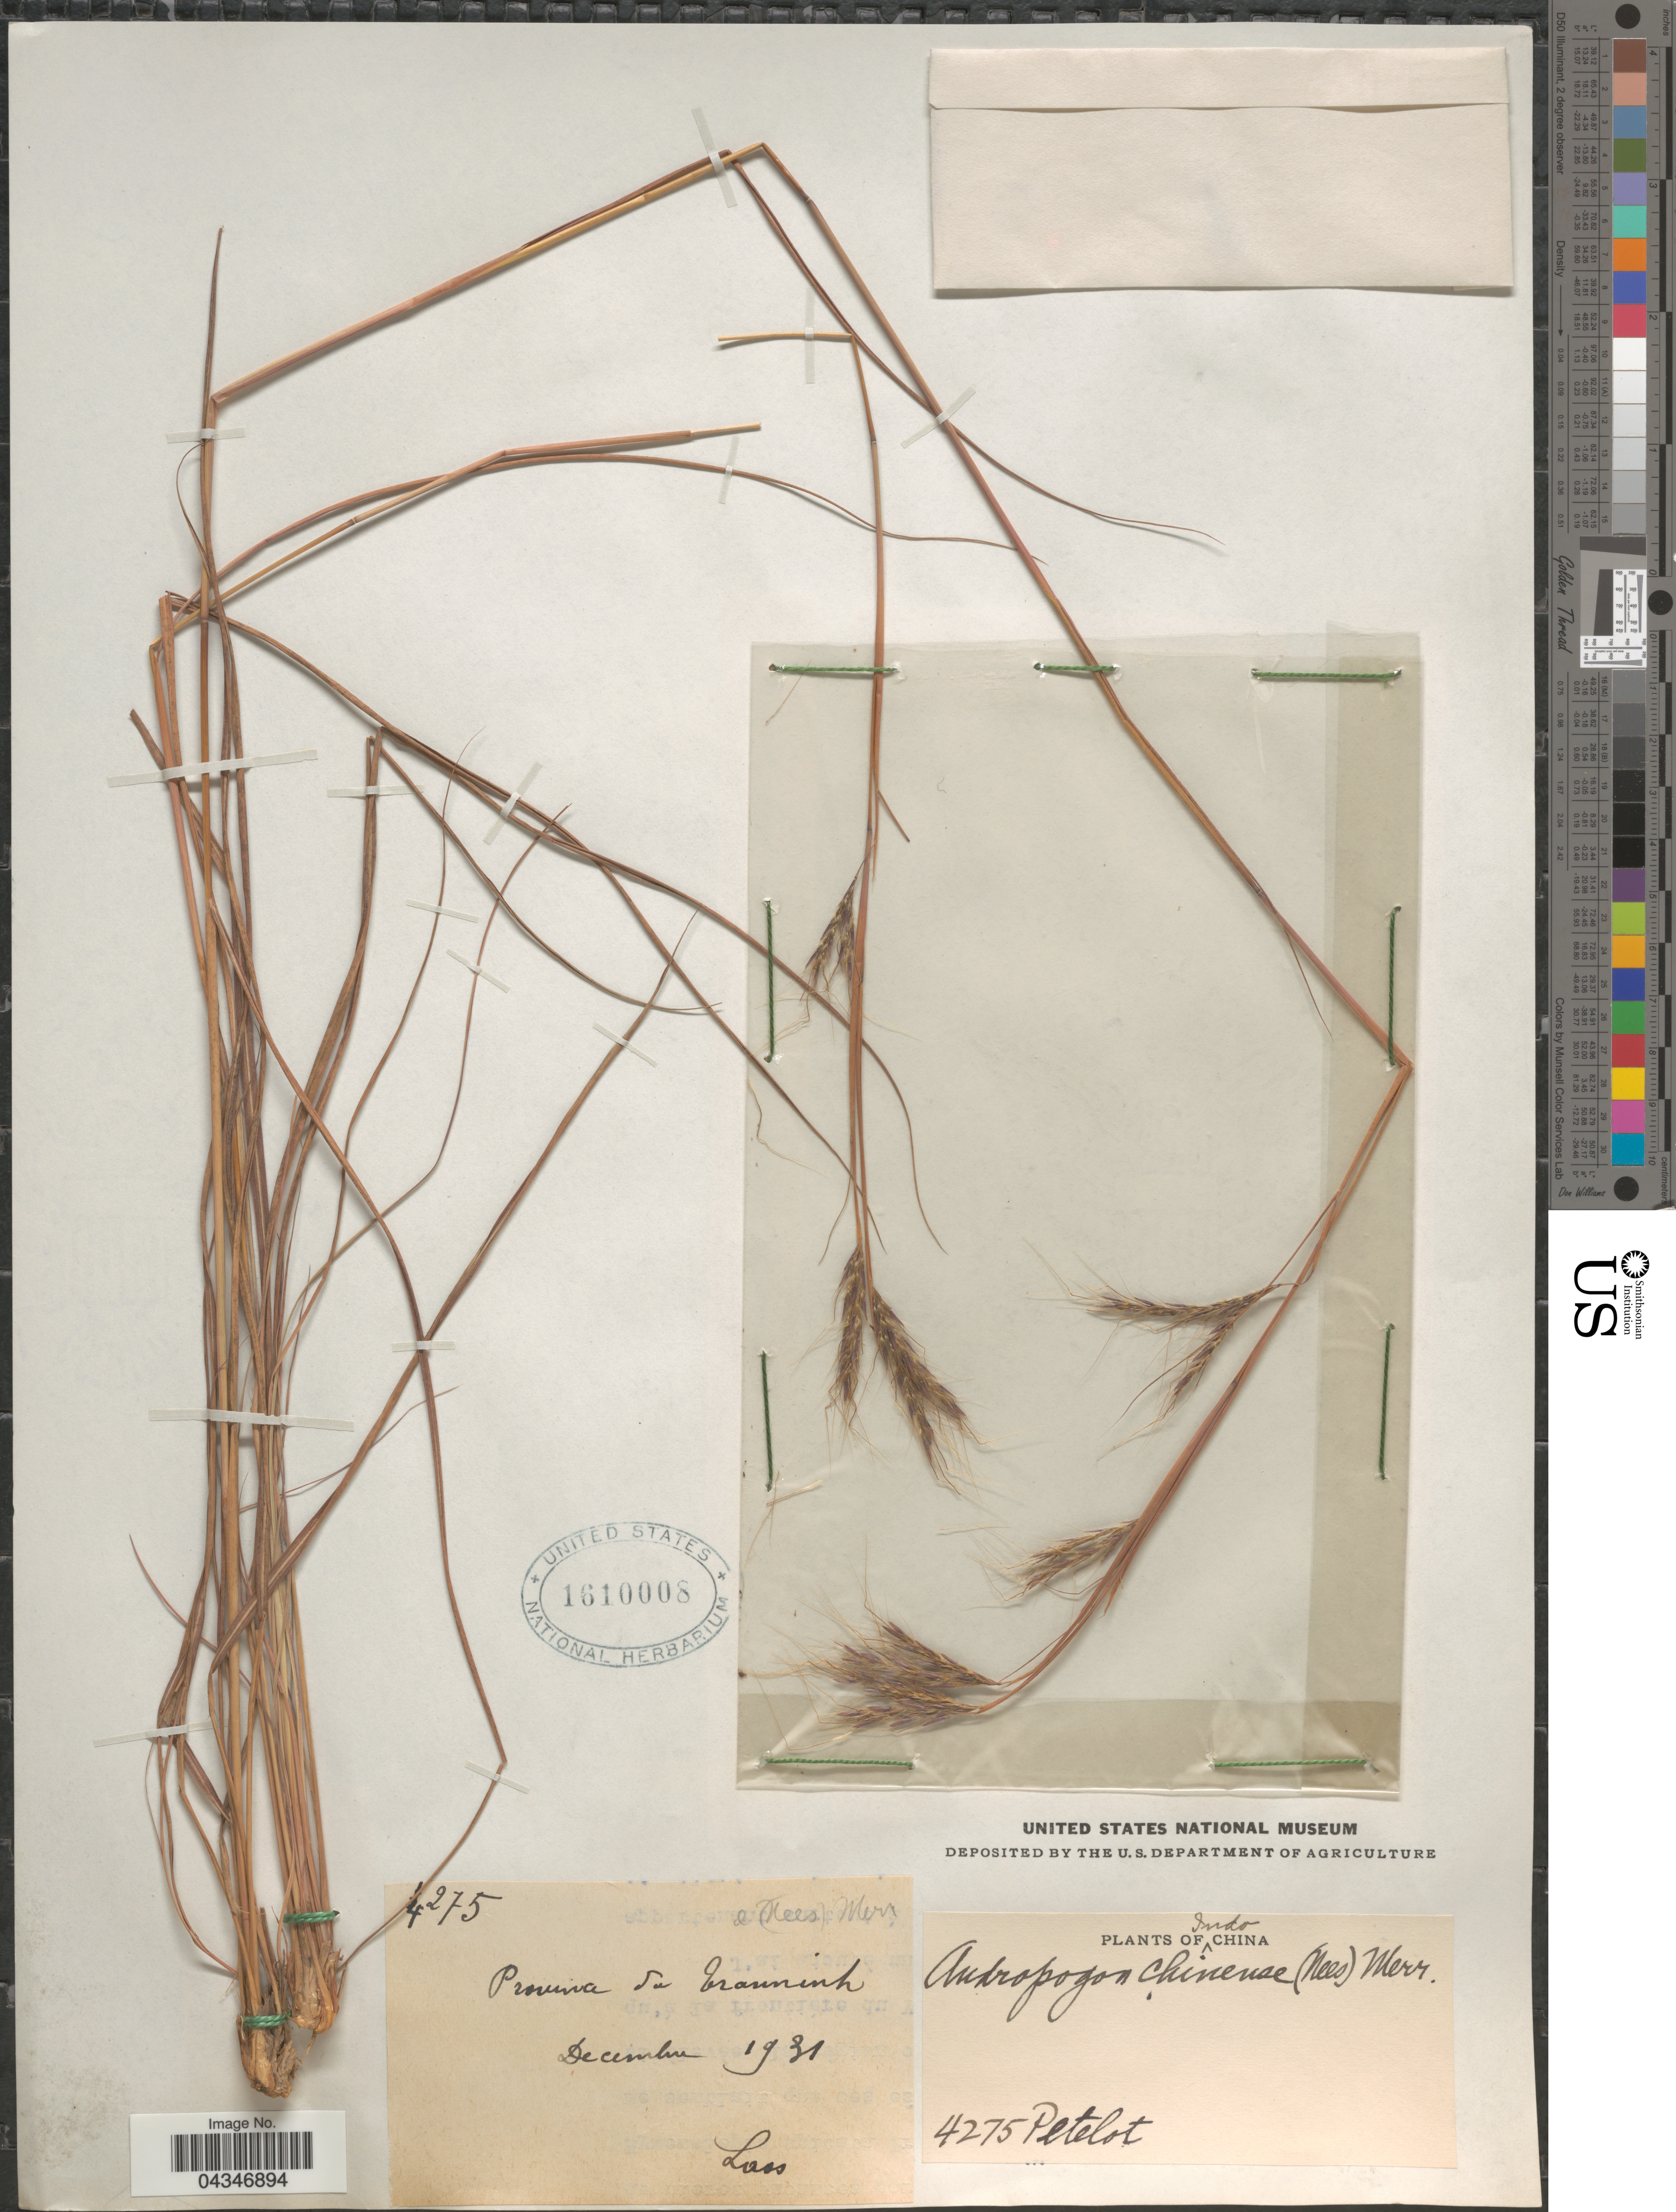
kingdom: Plantae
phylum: Tracheophyta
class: Liliopsida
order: Poales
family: Poaceae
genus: Andropogon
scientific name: Andropogon chinensis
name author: (Nees) Merr.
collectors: Pételot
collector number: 4275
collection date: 1931-12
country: Laos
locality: Province de Tranninh. Laos. IndoChina.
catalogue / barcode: US 1610008